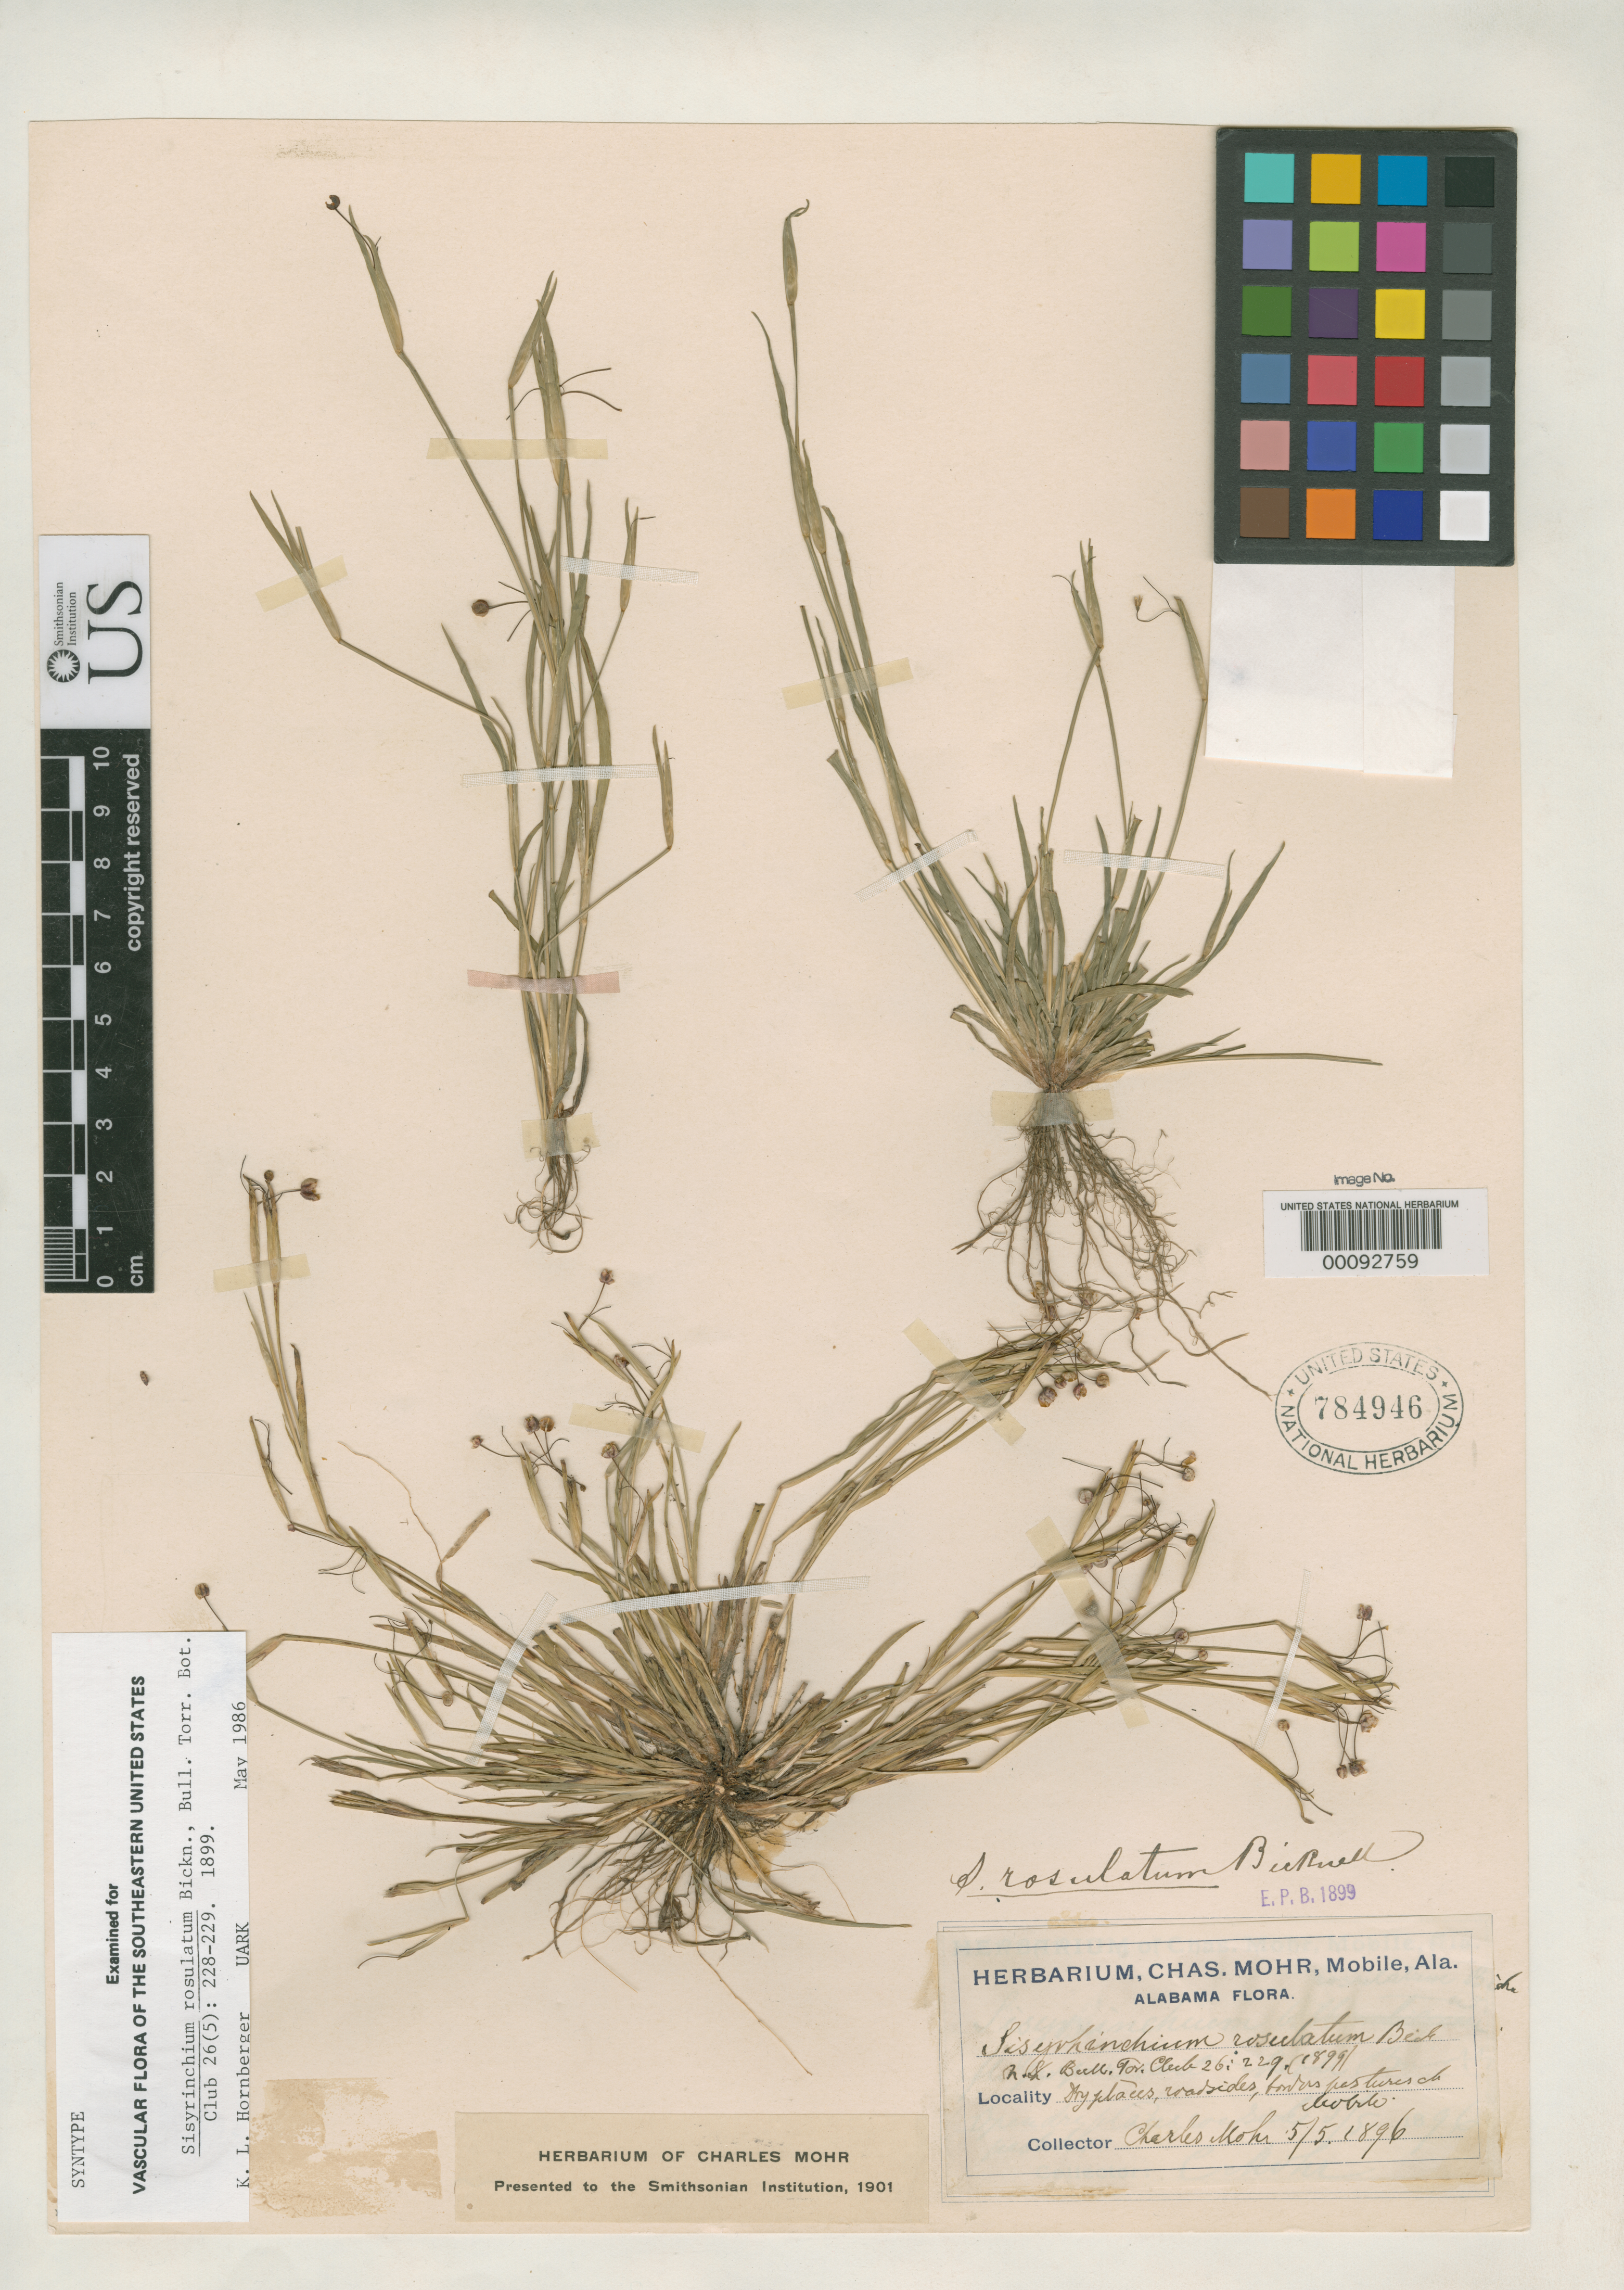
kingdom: Plantae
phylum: Tracheophyta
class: Liliopsida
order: Asparagales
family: Iridaceae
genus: Sisyrinchium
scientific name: Sisyrinchium rosulatum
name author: E.P. Bicknell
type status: Syntype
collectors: C. T. Mohr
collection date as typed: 05 May 1896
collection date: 1896-05-05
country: United States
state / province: Alabama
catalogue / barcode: US 784946